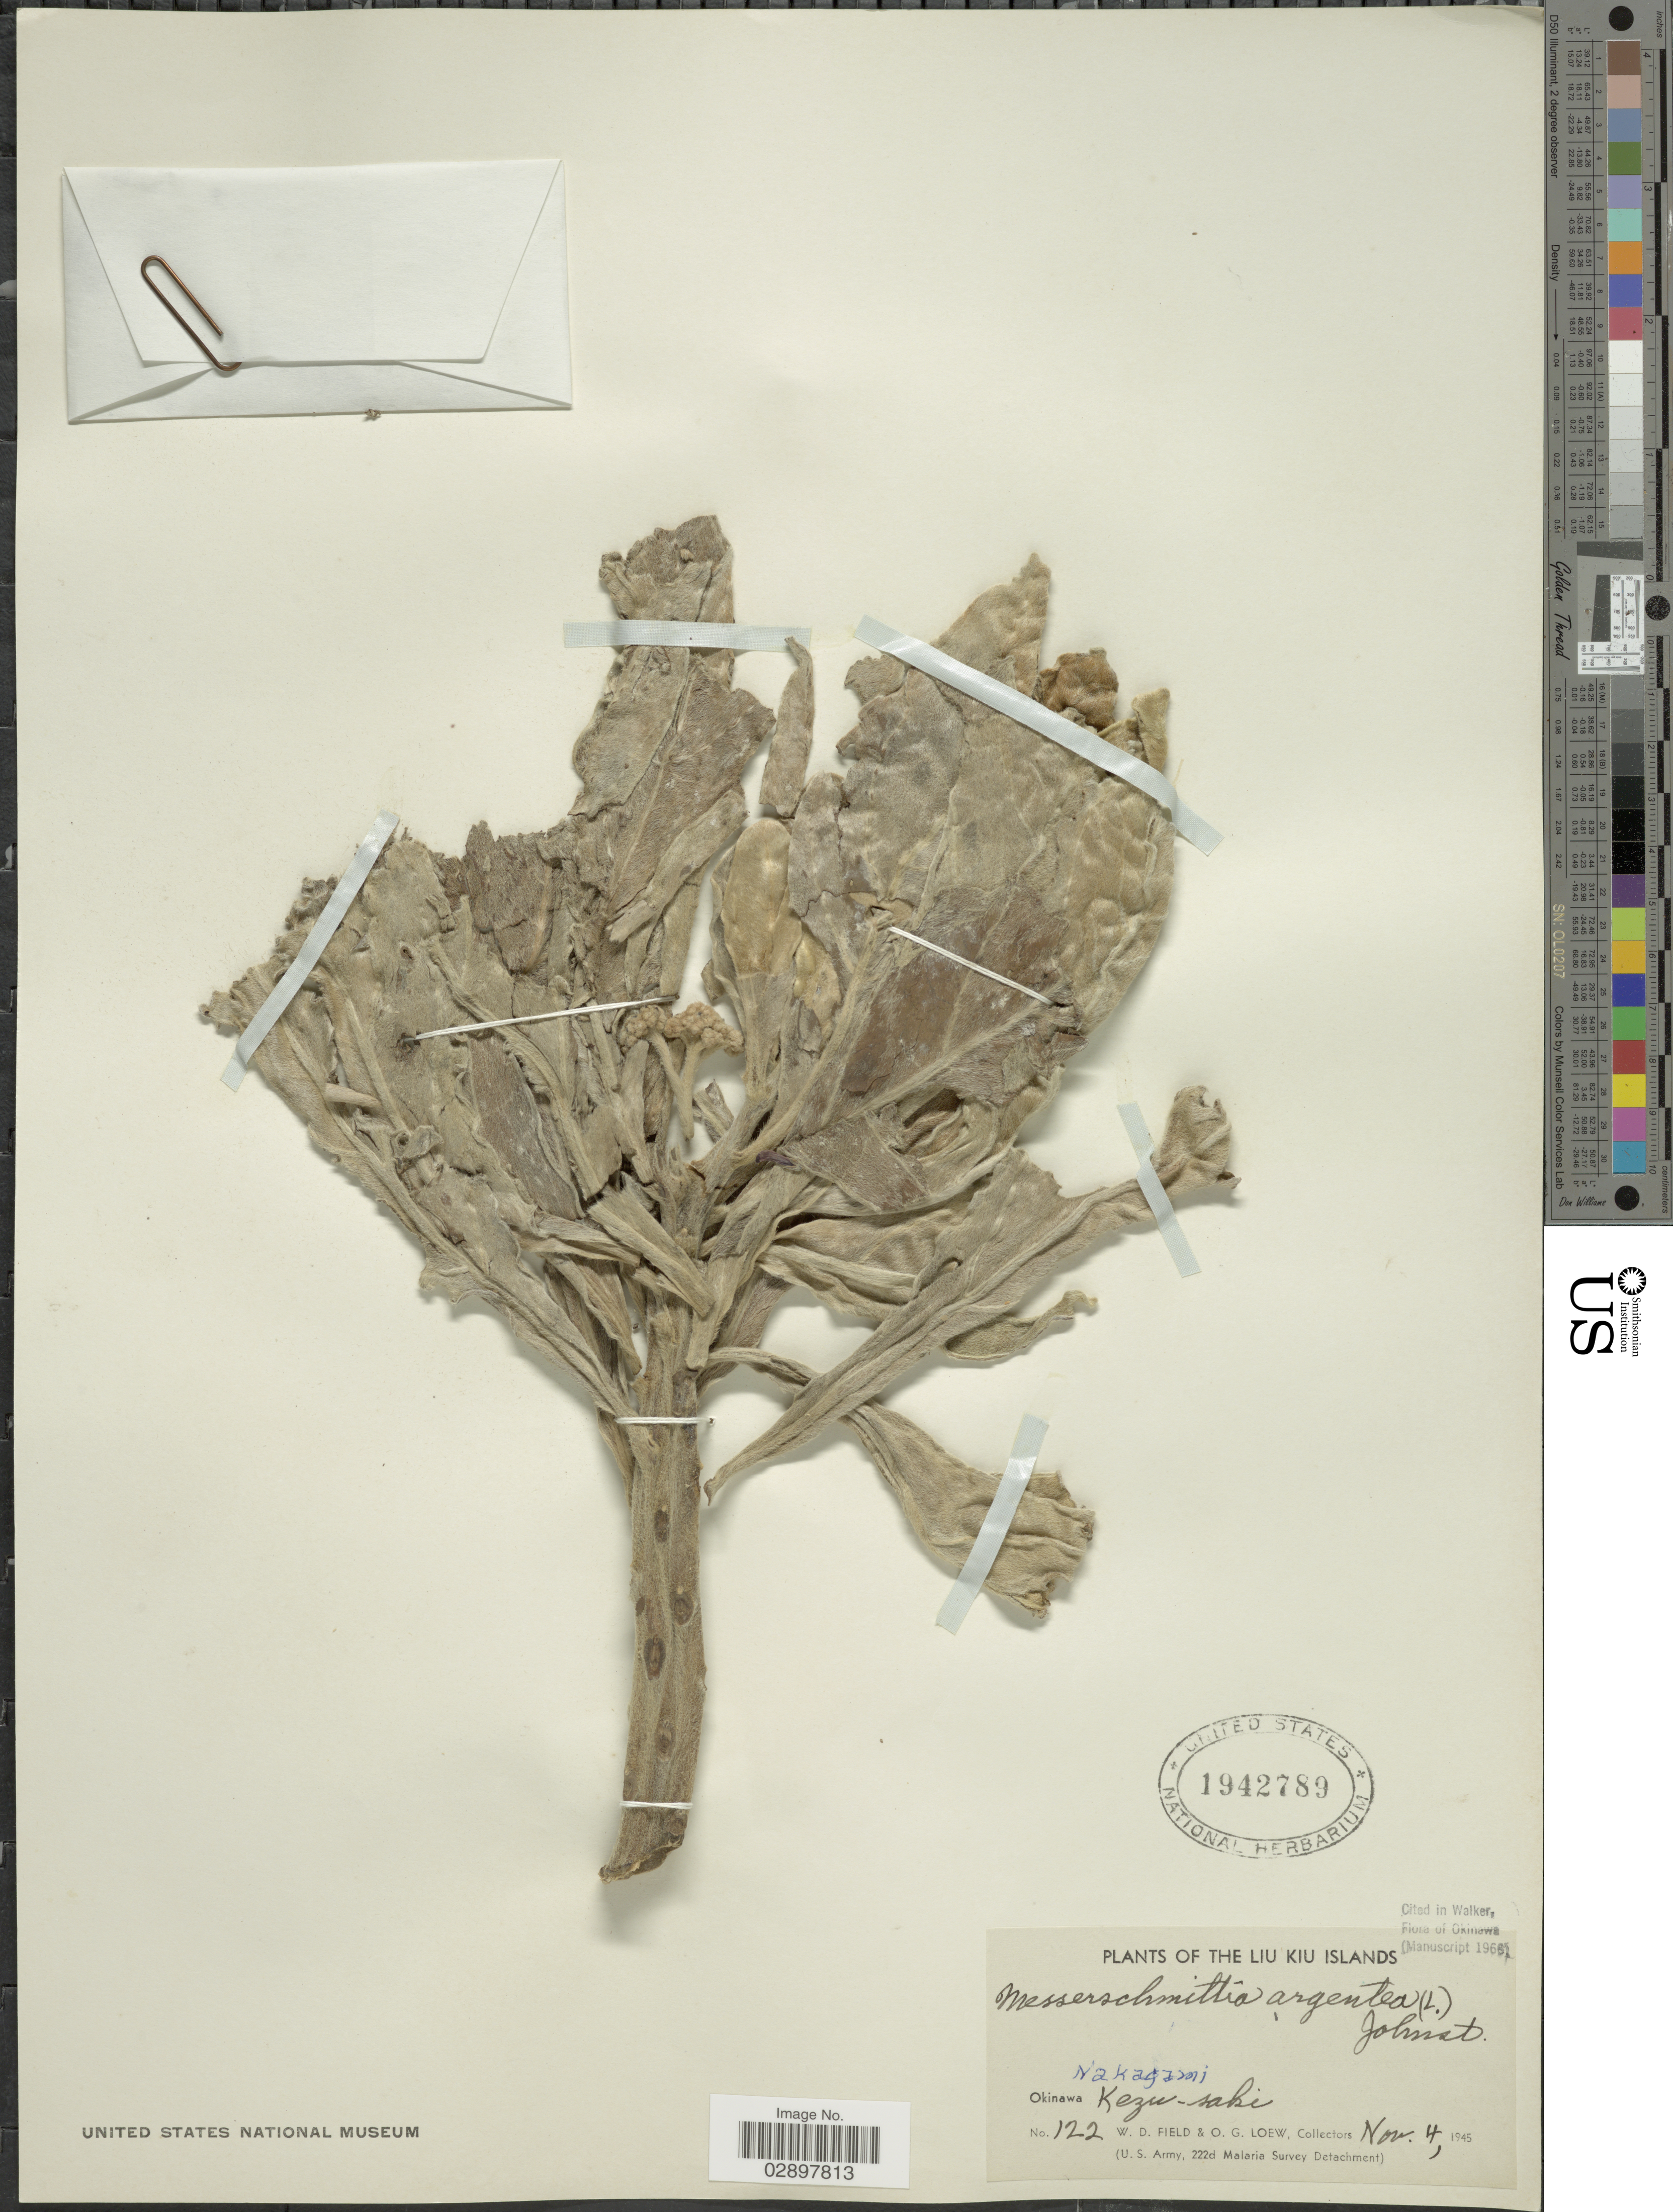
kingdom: Plantae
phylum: Tracheophyta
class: Magnoliopsida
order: Boraginales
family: Heliotropiaceae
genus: Tournefortia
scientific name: Tournefortia messerschmidia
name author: Sweet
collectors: W. D. Field & O. G. Loew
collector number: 122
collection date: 1945-11-04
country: Japan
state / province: Okinawa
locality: Liu Kiu Islands, Nakagami, Okinawa, Kezu-saki.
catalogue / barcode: US 1942789